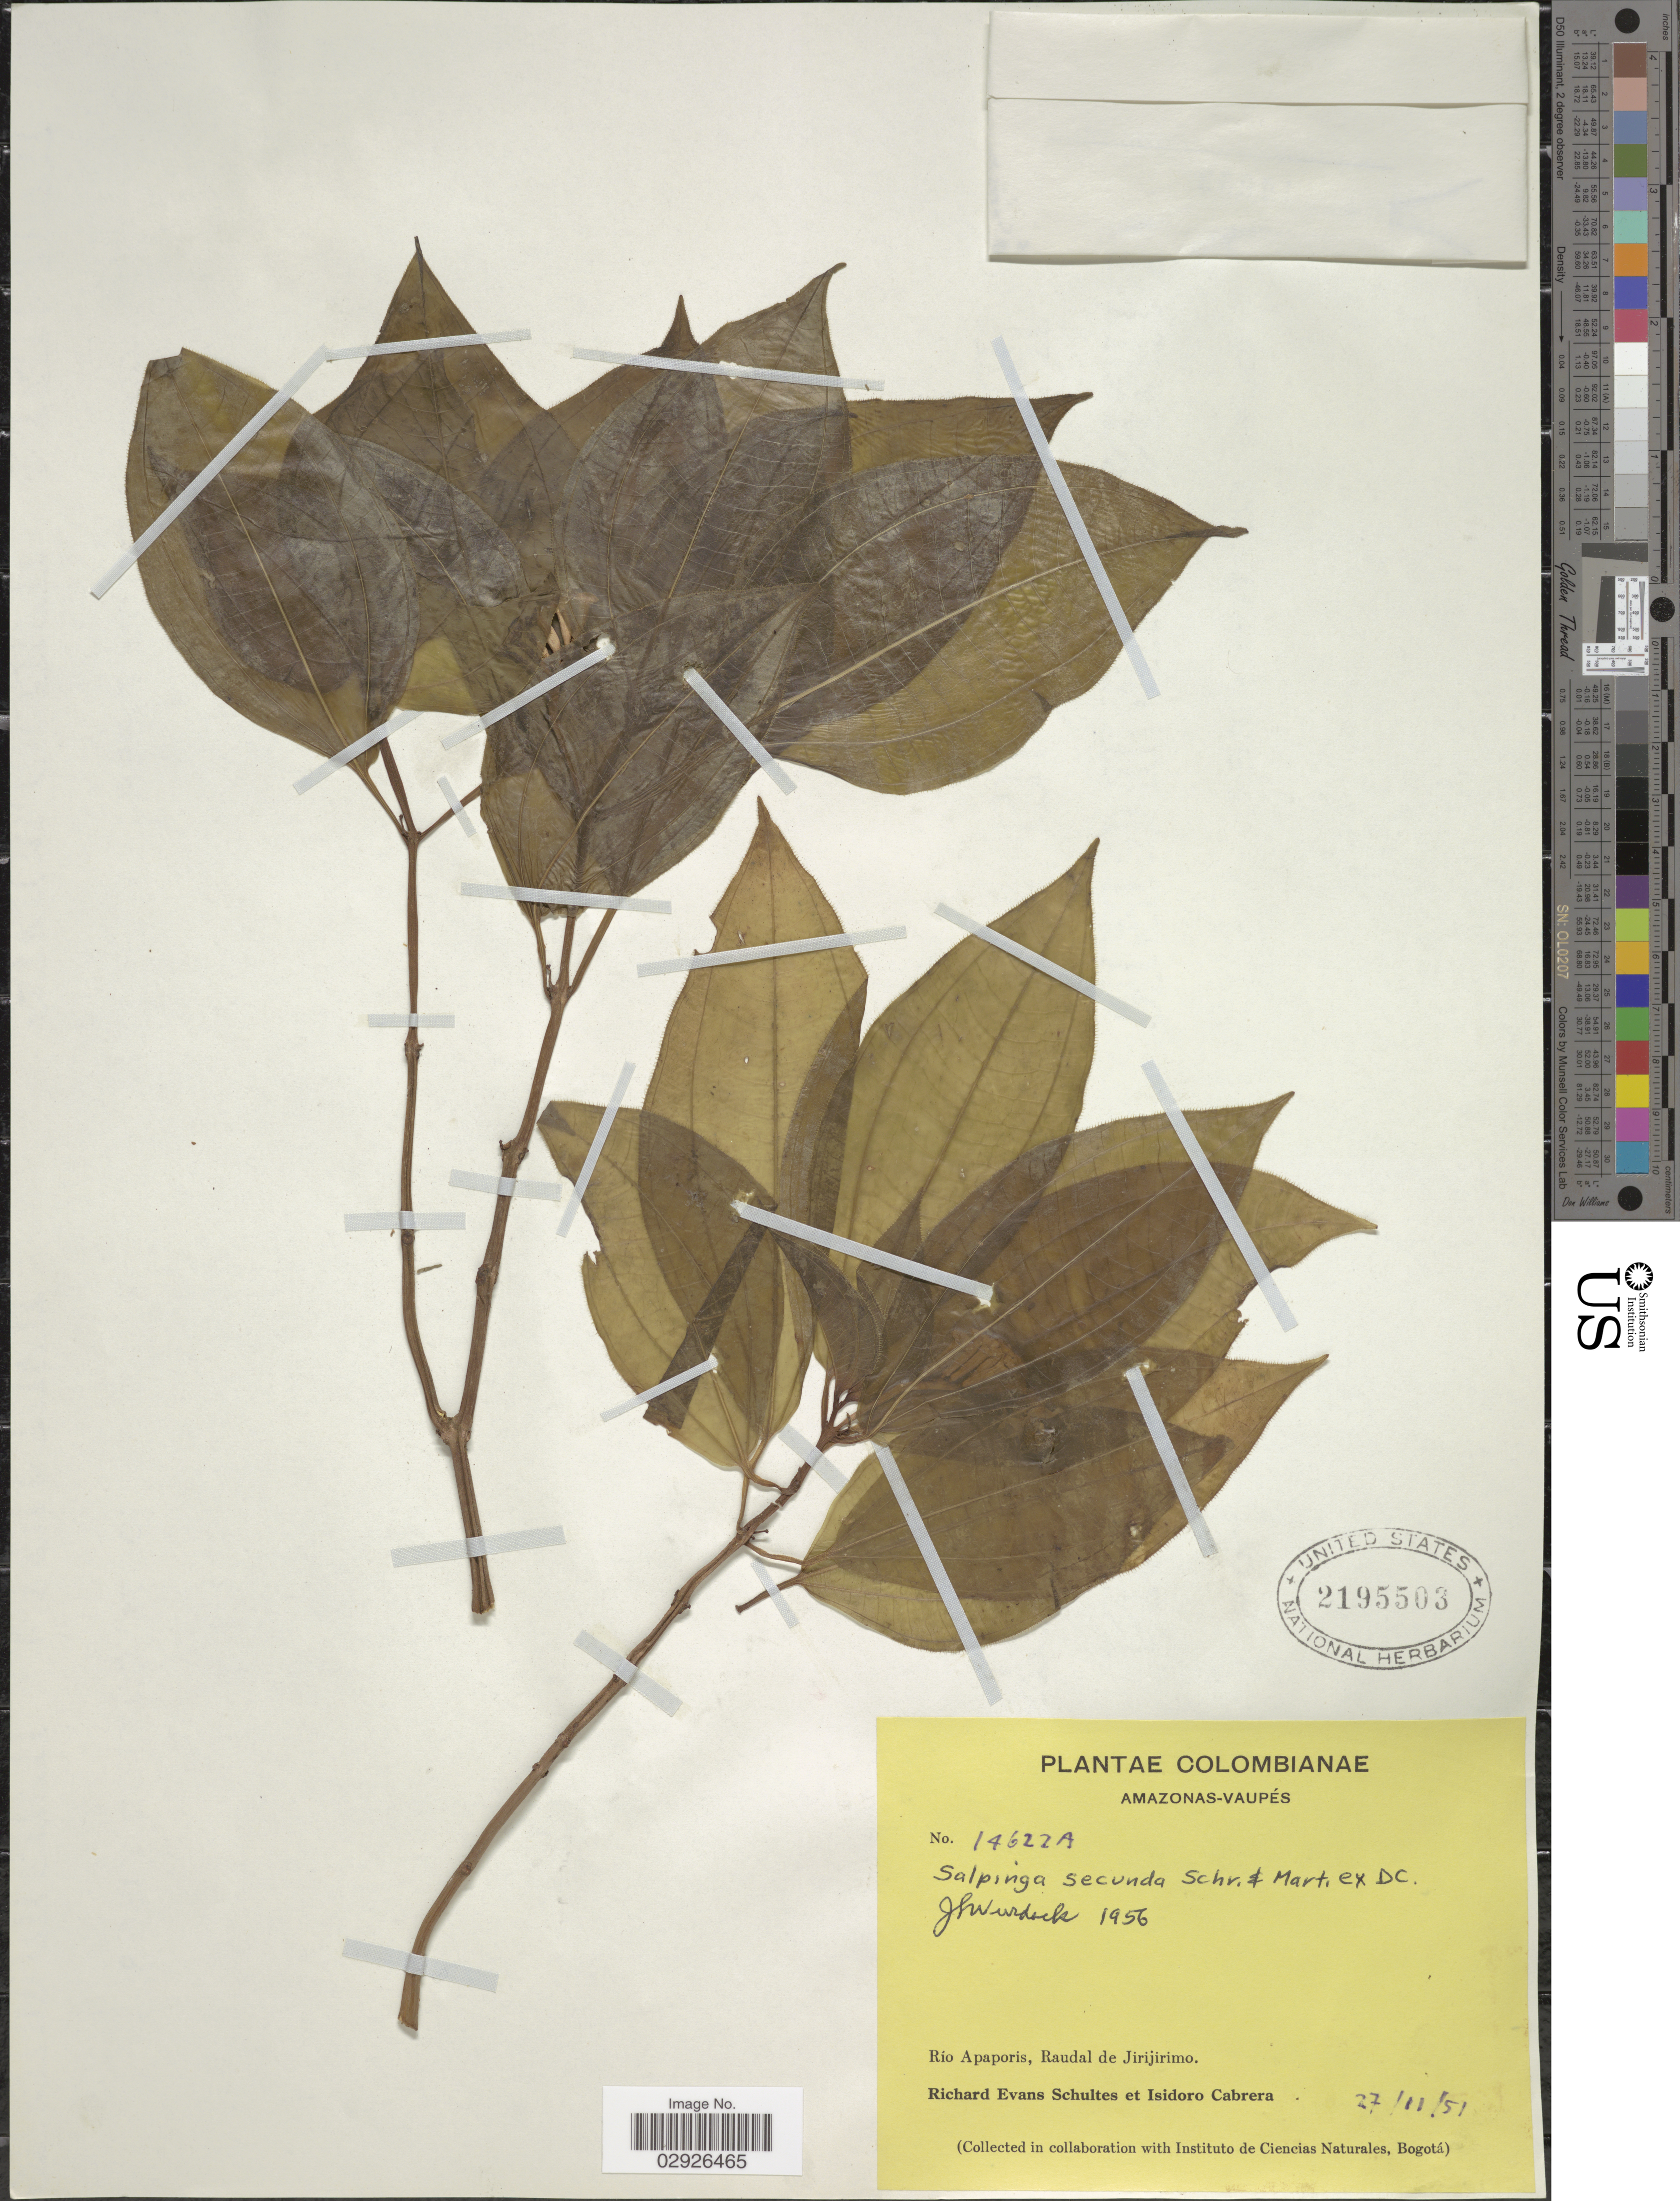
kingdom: Plantae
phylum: Tracheophyta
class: Magnoliopsida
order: Myrtales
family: Melastomataceae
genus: Salpinga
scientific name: Salpinga secunda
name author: Schrank & Mart. ex DC.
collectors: R. E. Schultes & I. Cabrera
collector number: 14622A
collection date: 1951-11-27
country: Colombia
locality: Amazonas-Vaupés. Río Apaporis, Raudal de Jirijirimo.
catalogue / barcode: US 2195503